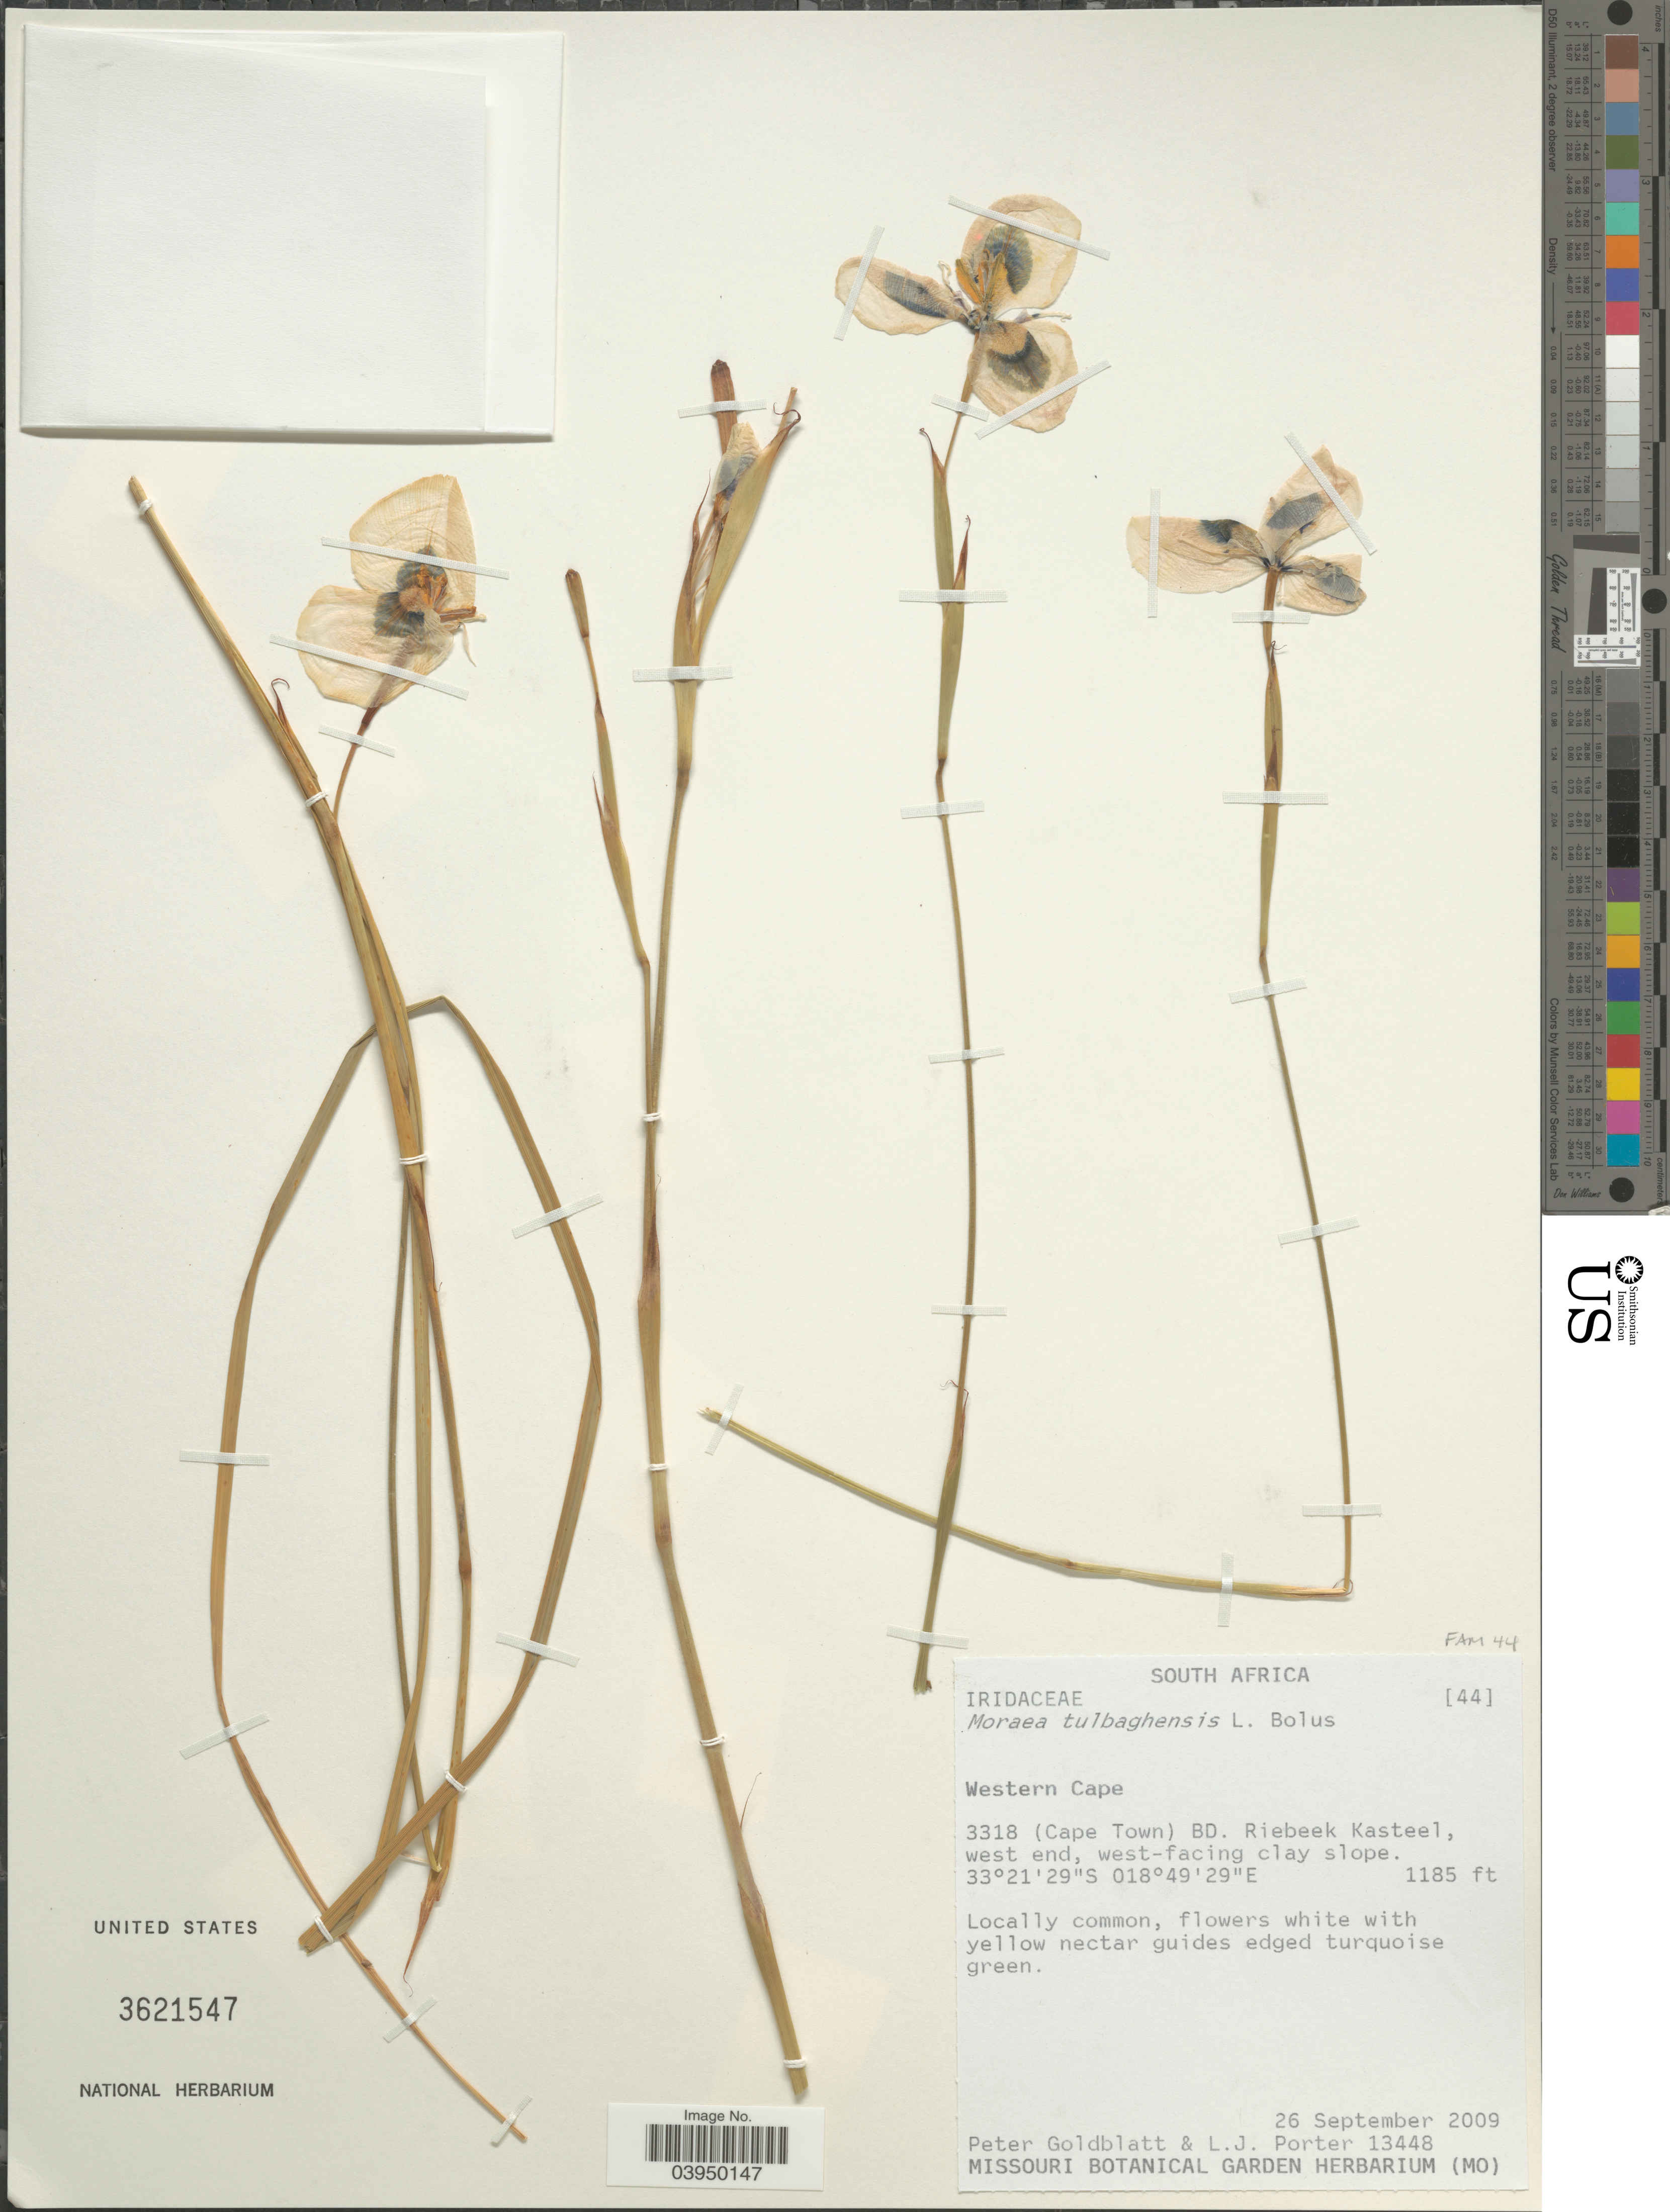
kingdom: Plantae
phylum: Tracheophyta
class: Liliopsida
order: Asparagales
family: Iridaceae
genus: Moraea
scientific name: Moraea tulbaghensis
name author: L. Bolus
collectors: P. Goldblatt & L. Porter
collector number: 13448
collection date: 2009-09-26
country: South Africa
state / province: Western Cape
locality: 3318 (Cape Town) BD. Riebeek Kasteel, west end, west-facing clay slope.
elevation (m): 361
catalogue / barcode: US 3621547